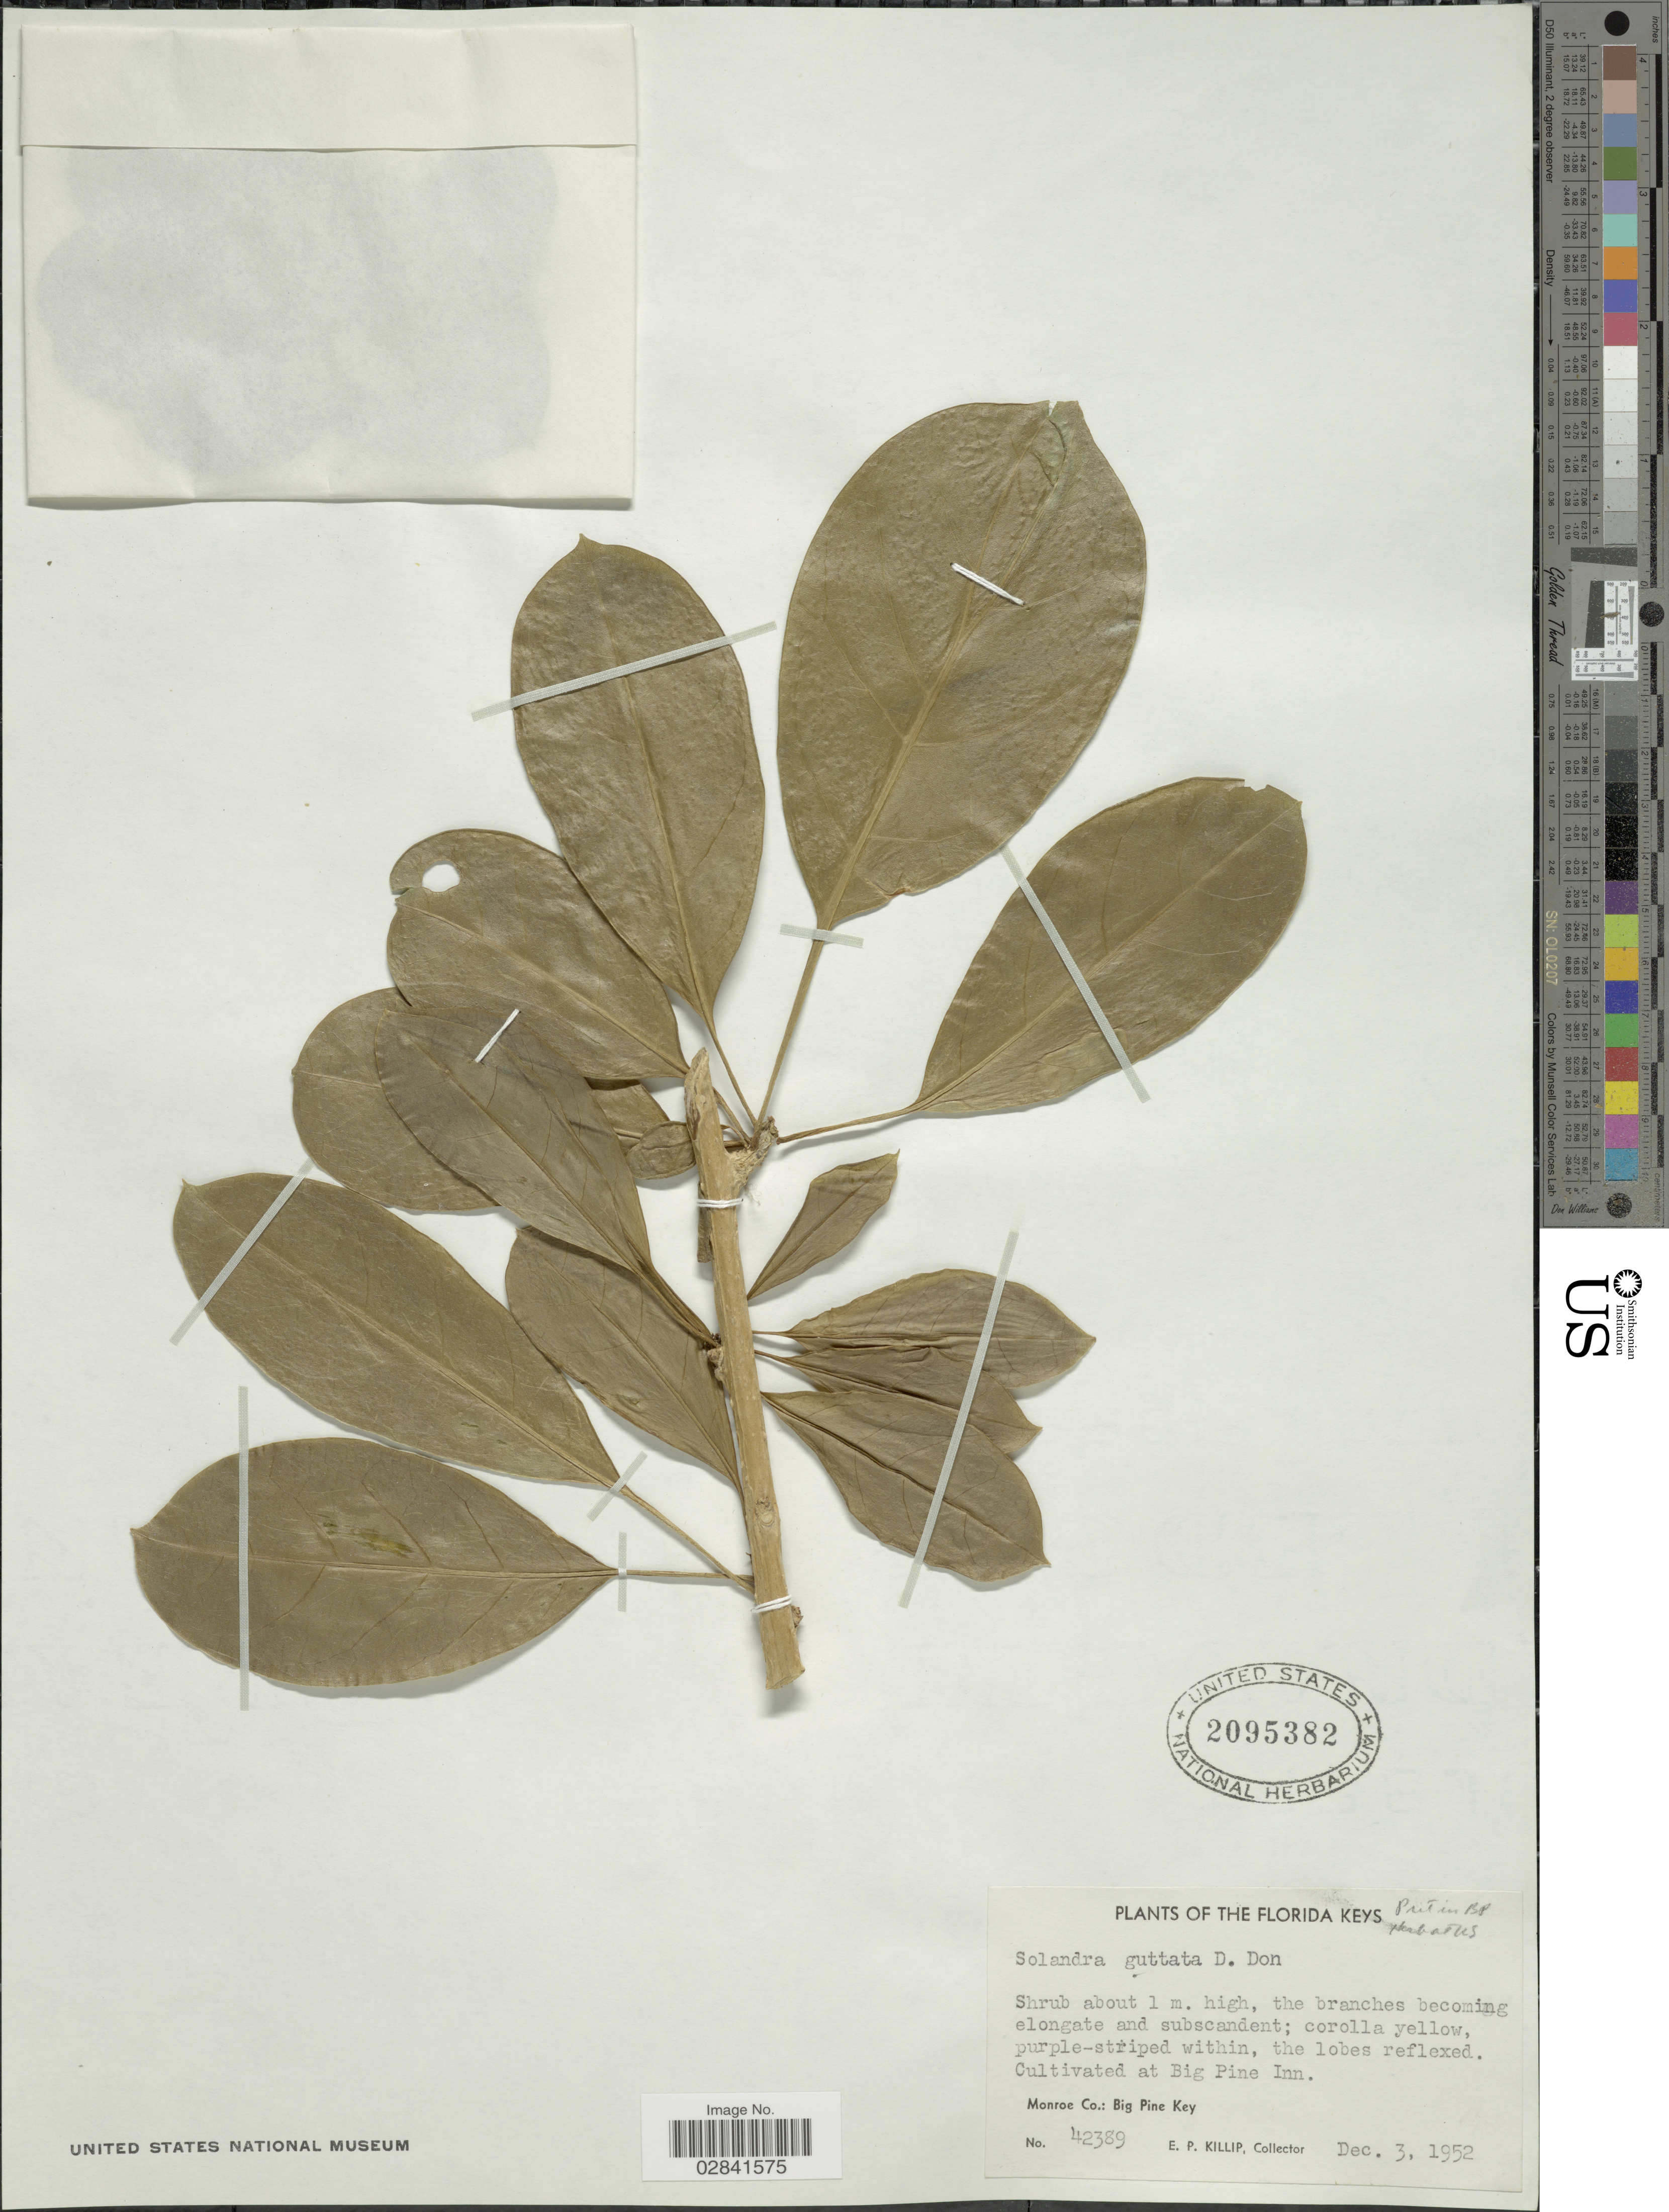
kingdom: Plantae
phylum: Tracheophyta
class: Magnoliopsida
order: Solanales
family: Solanaceae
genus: Solandra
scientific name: Solandra guttata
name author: D. Don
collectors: E. P. Killip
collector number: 42389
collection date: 1952-12-03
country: United States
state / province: Florida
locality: Florida Keys. At Big Pine Inn. Monroe Co.: Big Pine Key.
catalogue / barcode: US 2095382